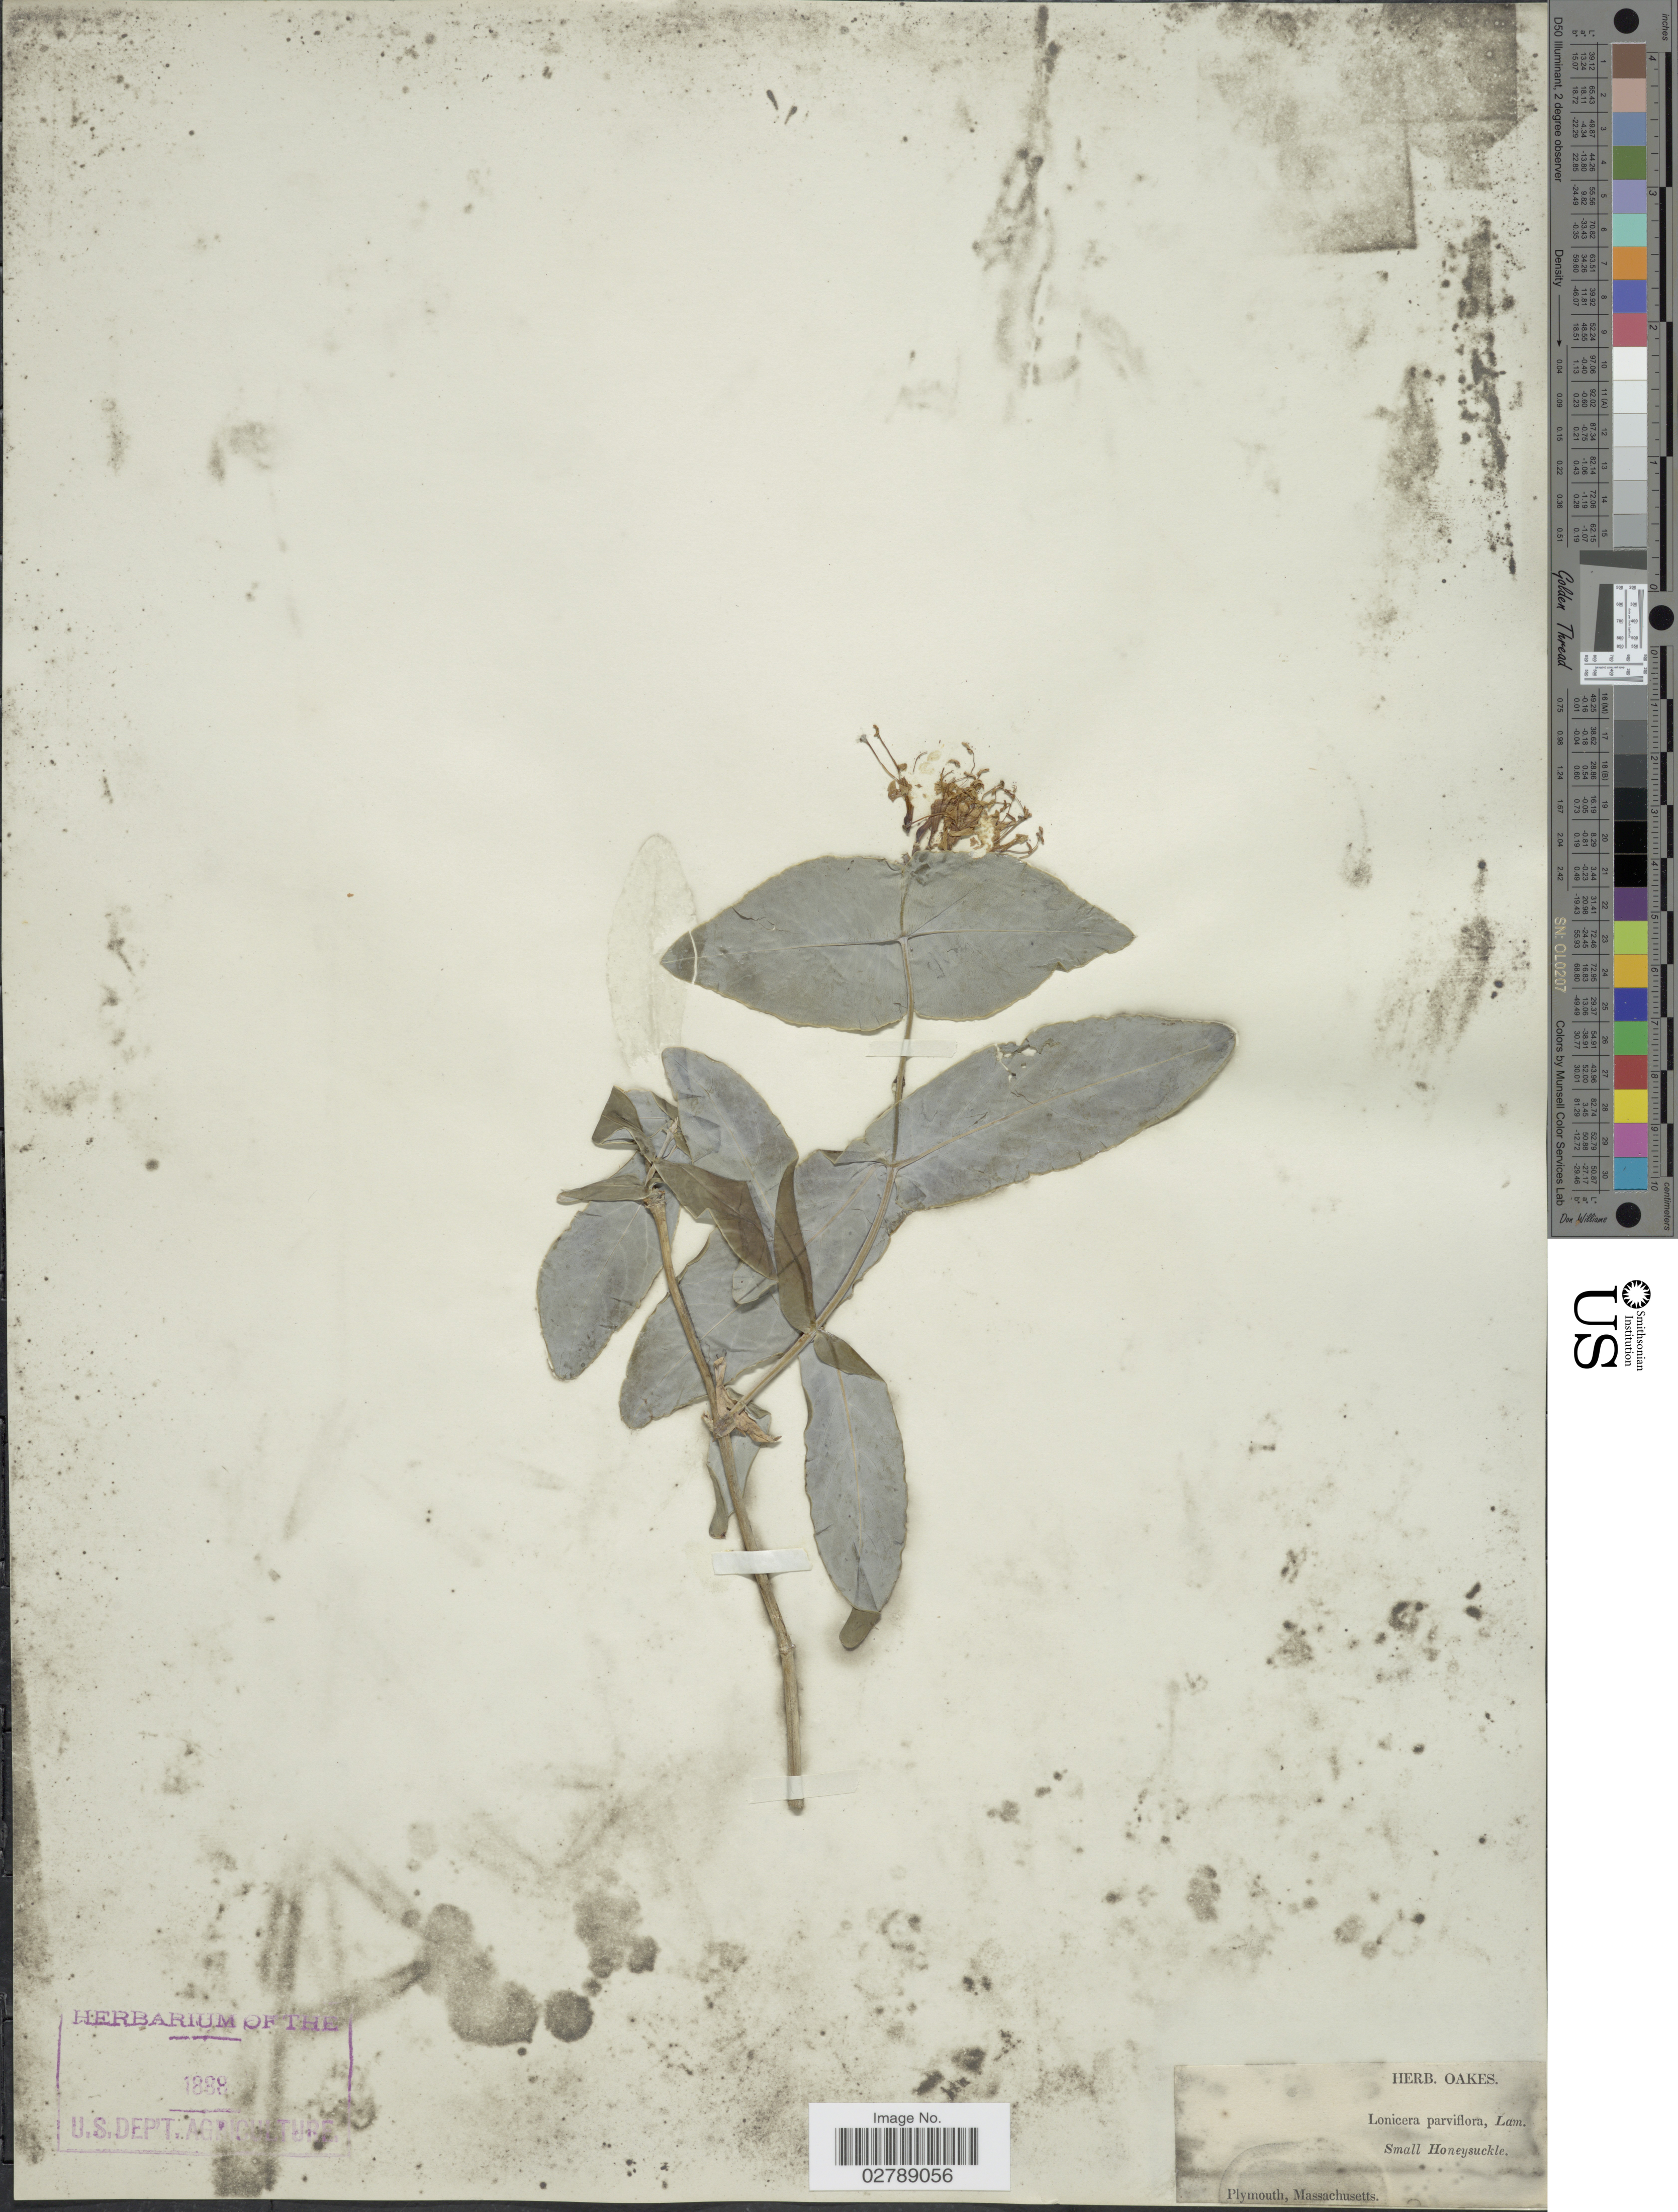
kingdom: Plantae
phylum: Tracheophyta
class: Magnoliopsida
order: Dipsacales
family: Caprifoliaceae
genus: Lonicera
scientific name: Lonicera dioica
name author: L.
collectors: -. Oakes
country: United States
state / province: Massachusetts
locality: Plymouth.